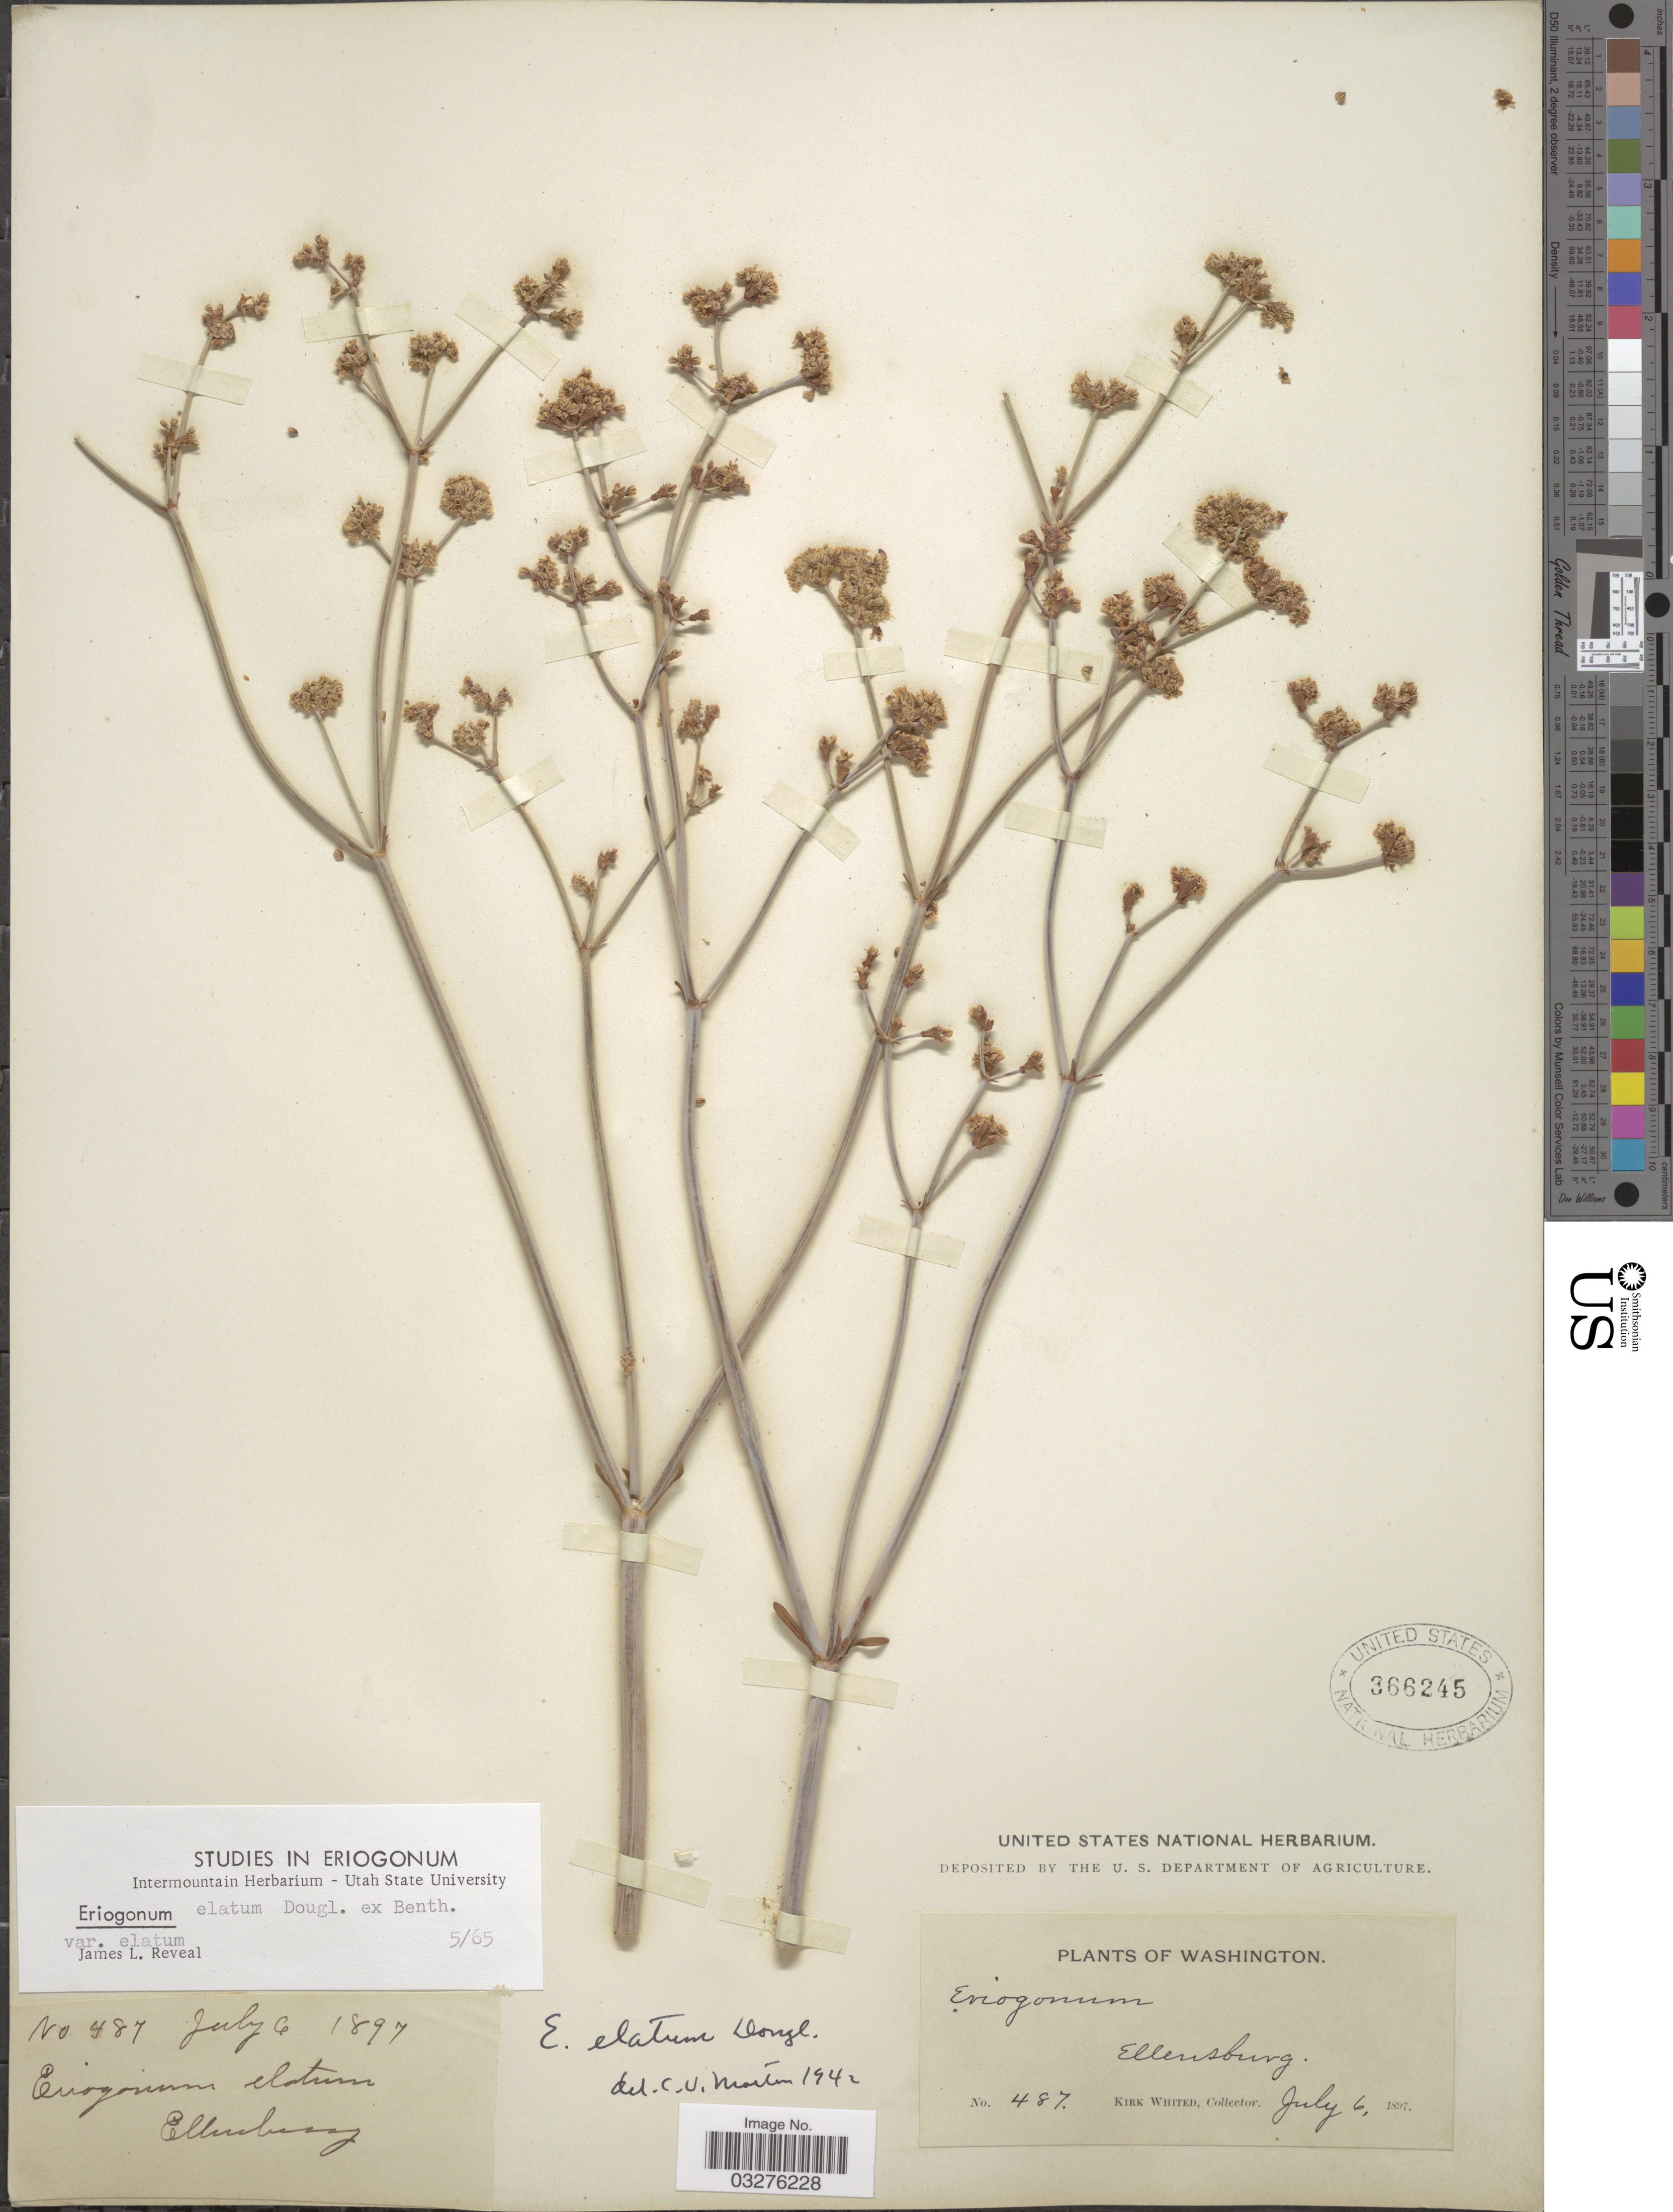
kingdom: Plantae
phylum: Tracheophyta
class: Magnoliopsida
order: Caryophyllales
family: Polygonaceae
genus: Eriogonum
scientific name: Eriogonum elatum var. elatum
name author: Douglas ex Benth.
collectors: K. Whited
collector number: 487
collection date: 1897-07-06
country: United States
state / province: Washington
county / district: Kittitas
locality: Ellensburg.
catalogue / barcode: US 366245